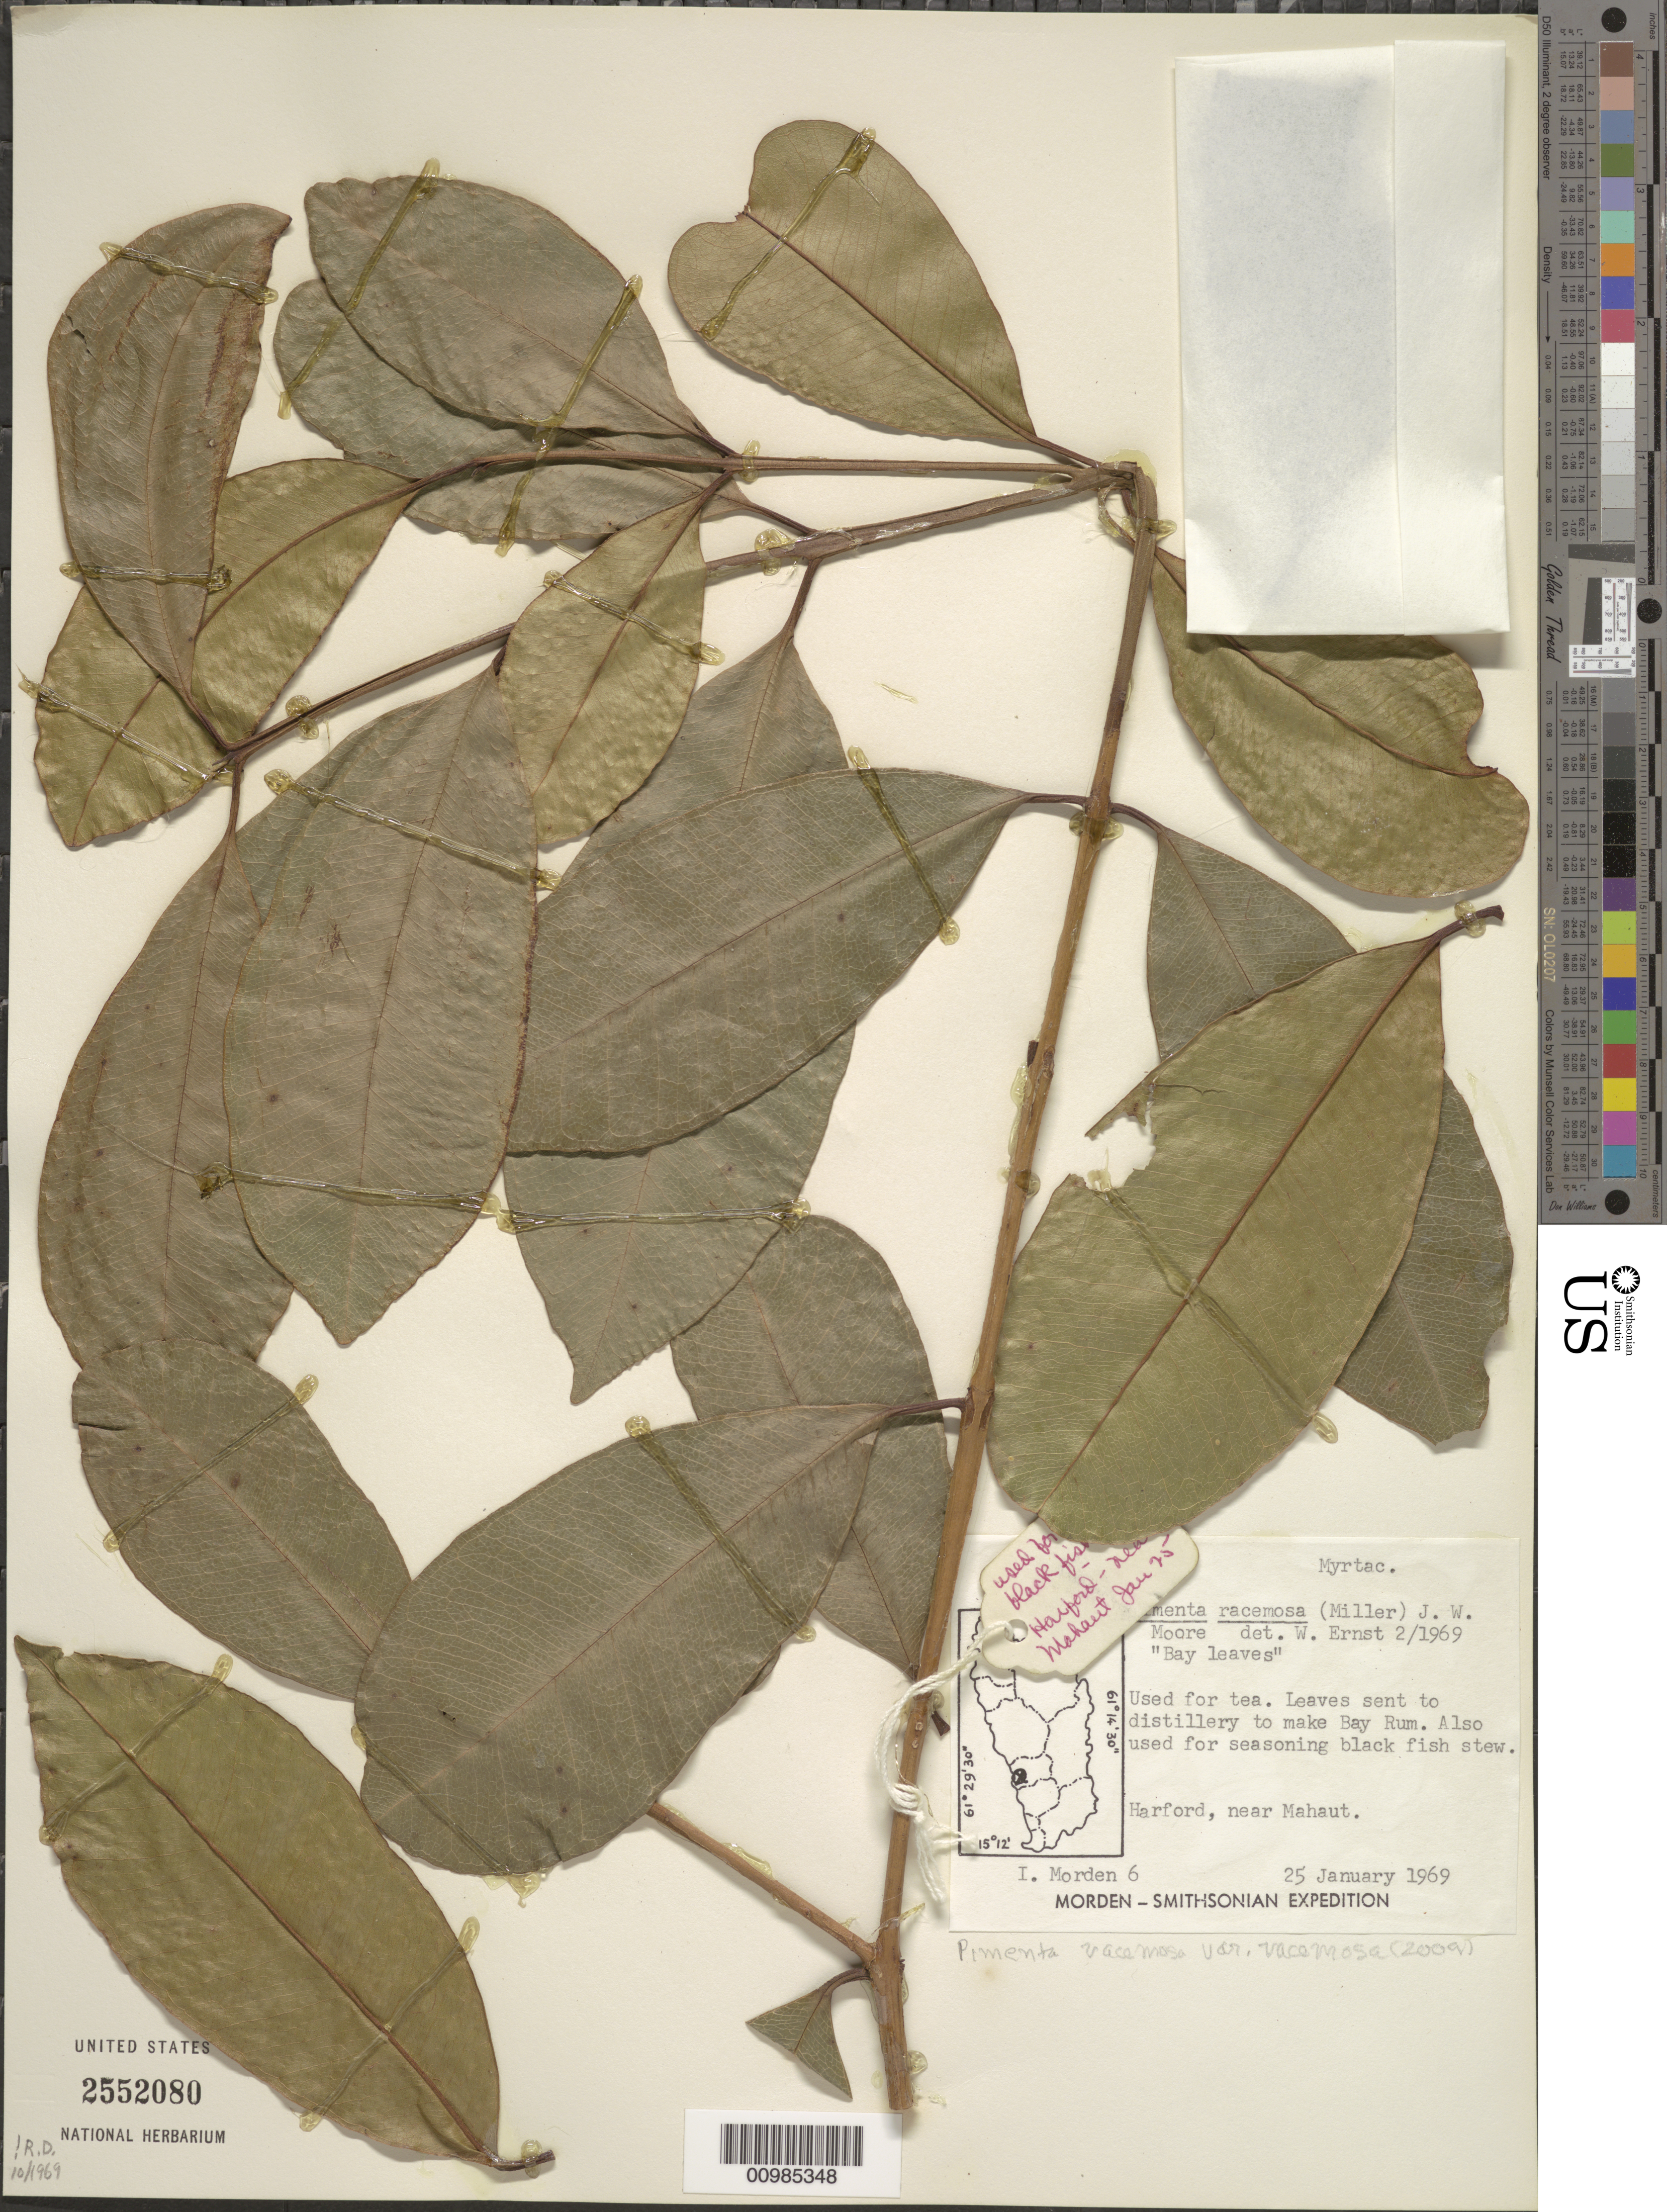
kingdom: Plantae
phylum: Tracheophyta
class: Magnoliopsida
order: Myrtales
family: Myrtaceae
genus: Pimenta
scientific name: Pimenta racemosa var. racemosa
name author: (Mill.) J.W. Moore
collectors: I. Morden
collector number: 6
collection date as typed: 25 Jan 1969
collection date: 1969-01-25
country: Dominica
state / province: St. Paul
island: Dominica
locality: Harford, near Mahaut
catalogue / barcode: US 2552080